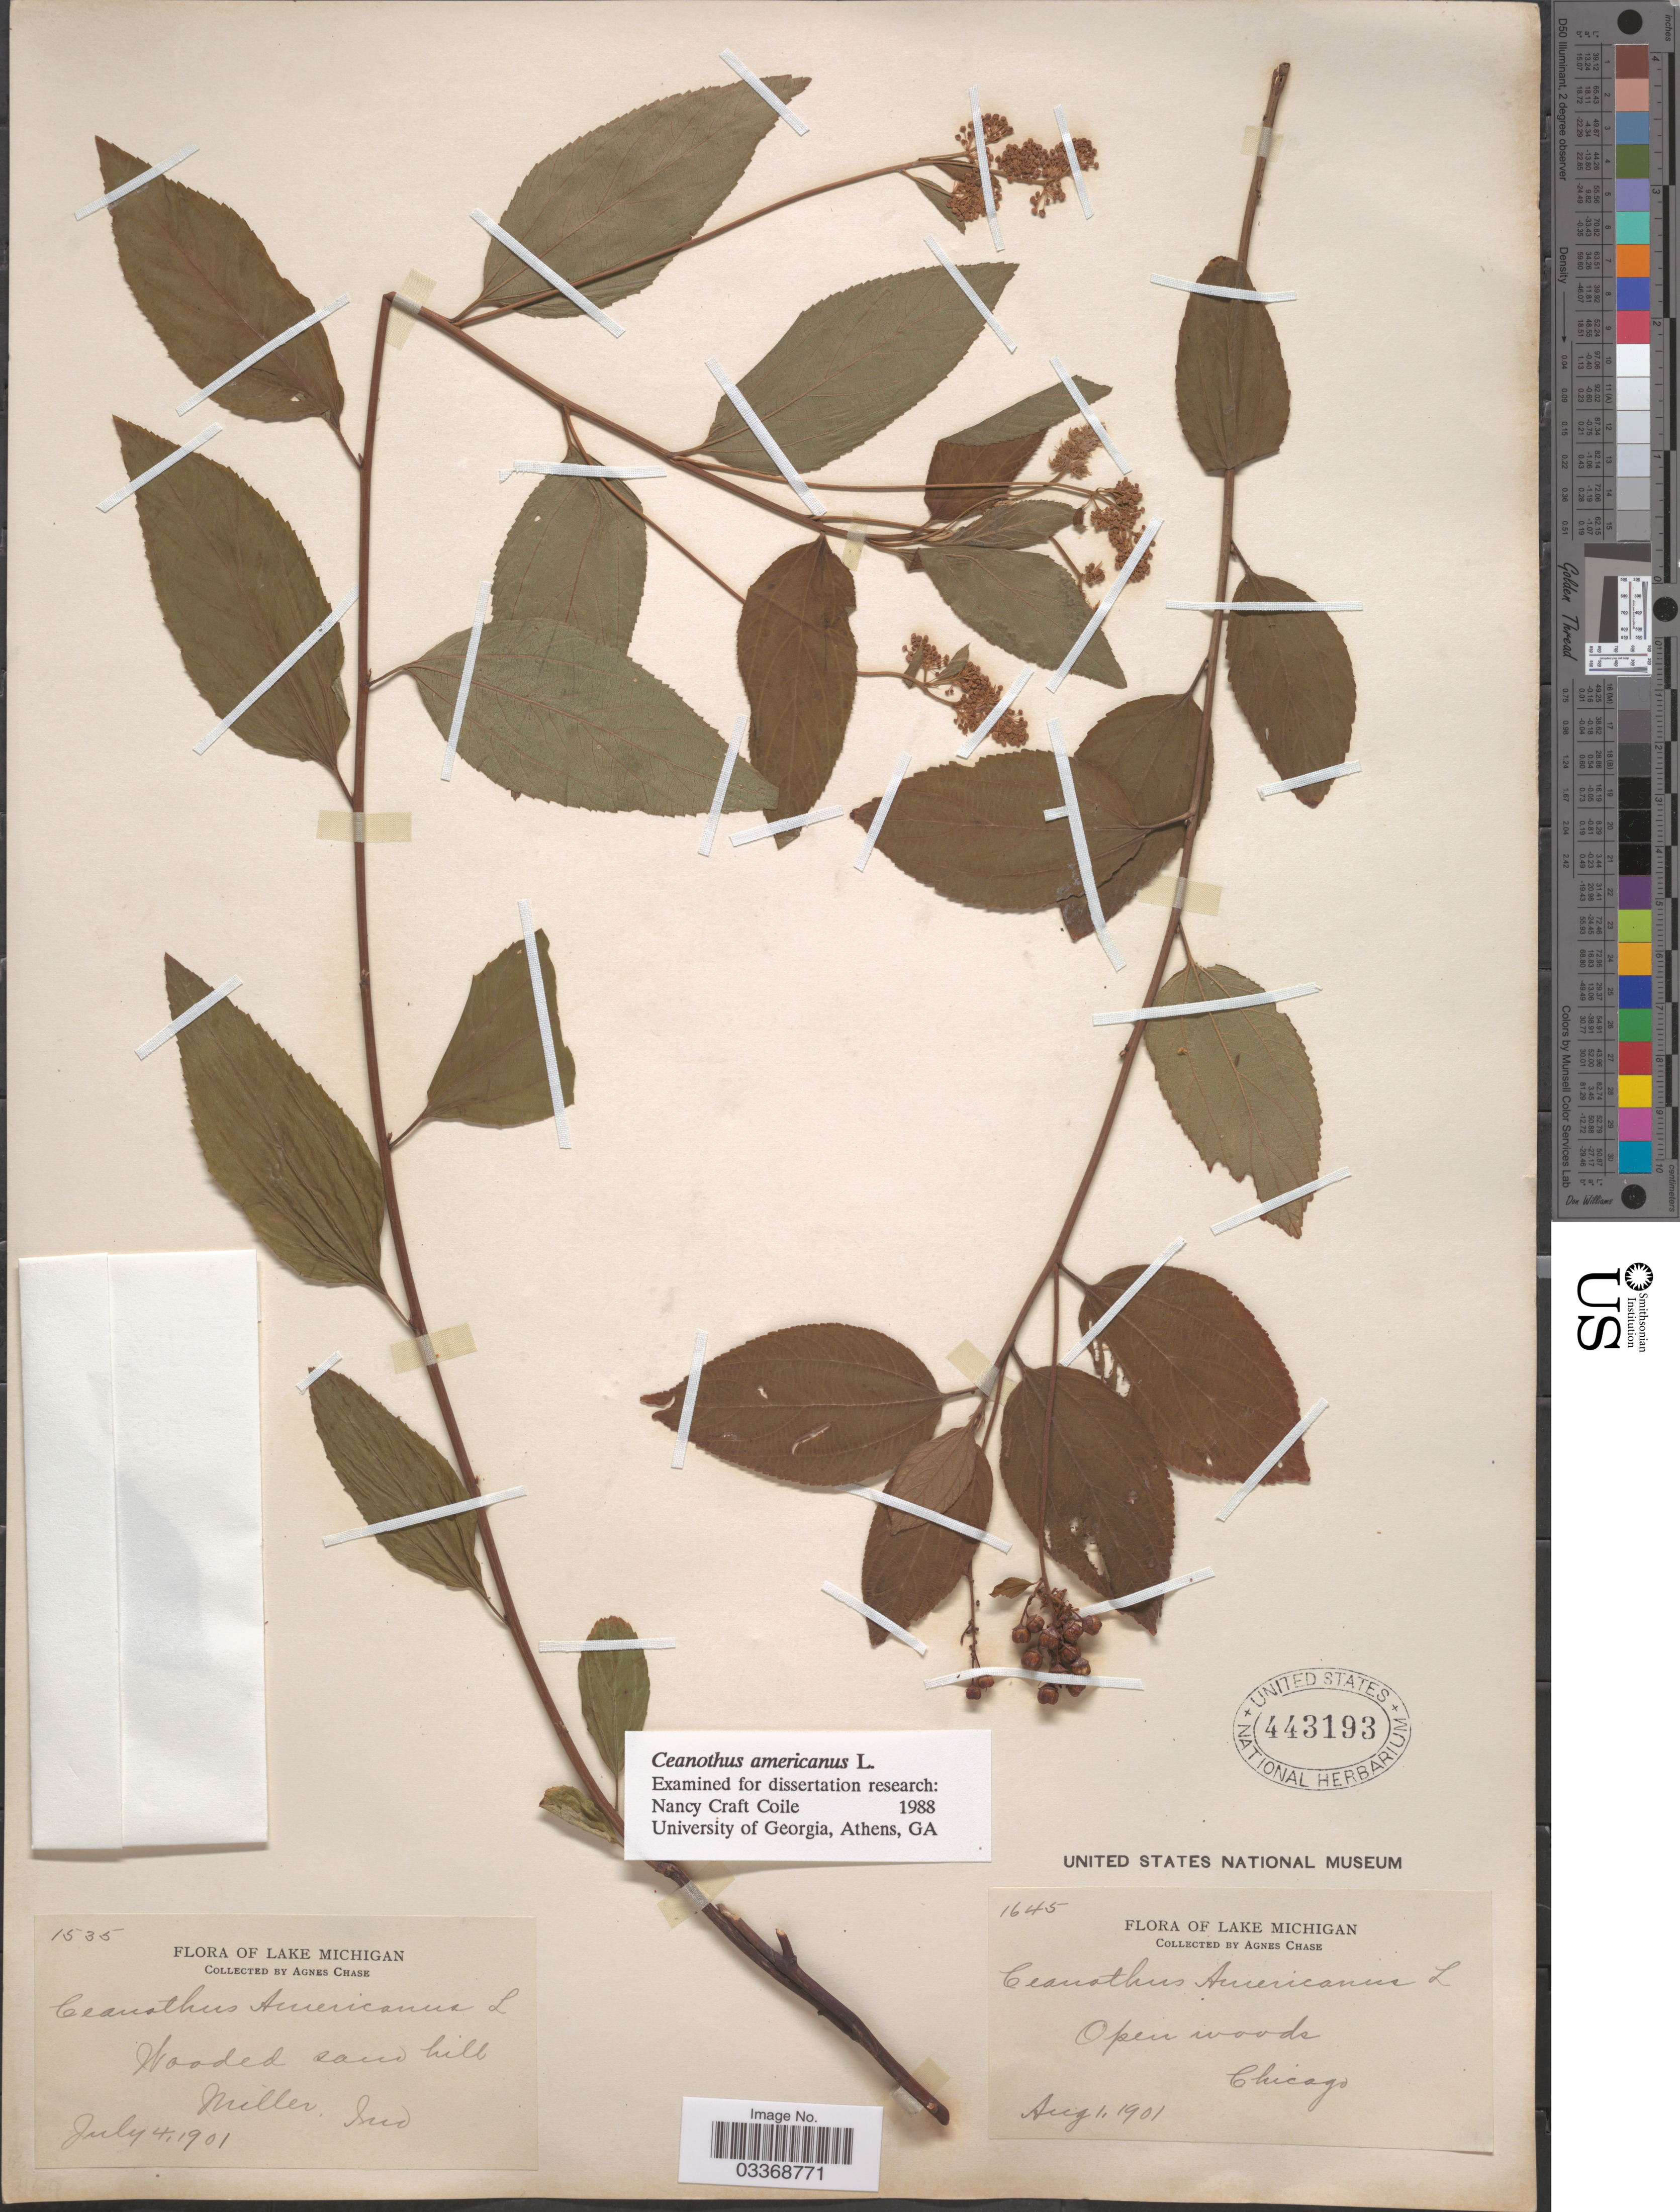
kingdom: Plantae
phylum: Tracheophyta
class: Magnoliopsida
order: Rosales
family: Rhamnaceae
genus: Ceanothus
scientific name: Ceanothus americanus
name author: L.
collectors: A. Chase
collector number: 1645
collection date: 1901-08-01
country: United States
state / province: Illinois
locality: Lake Michigan, Chicago.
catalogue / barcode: US 443193-2